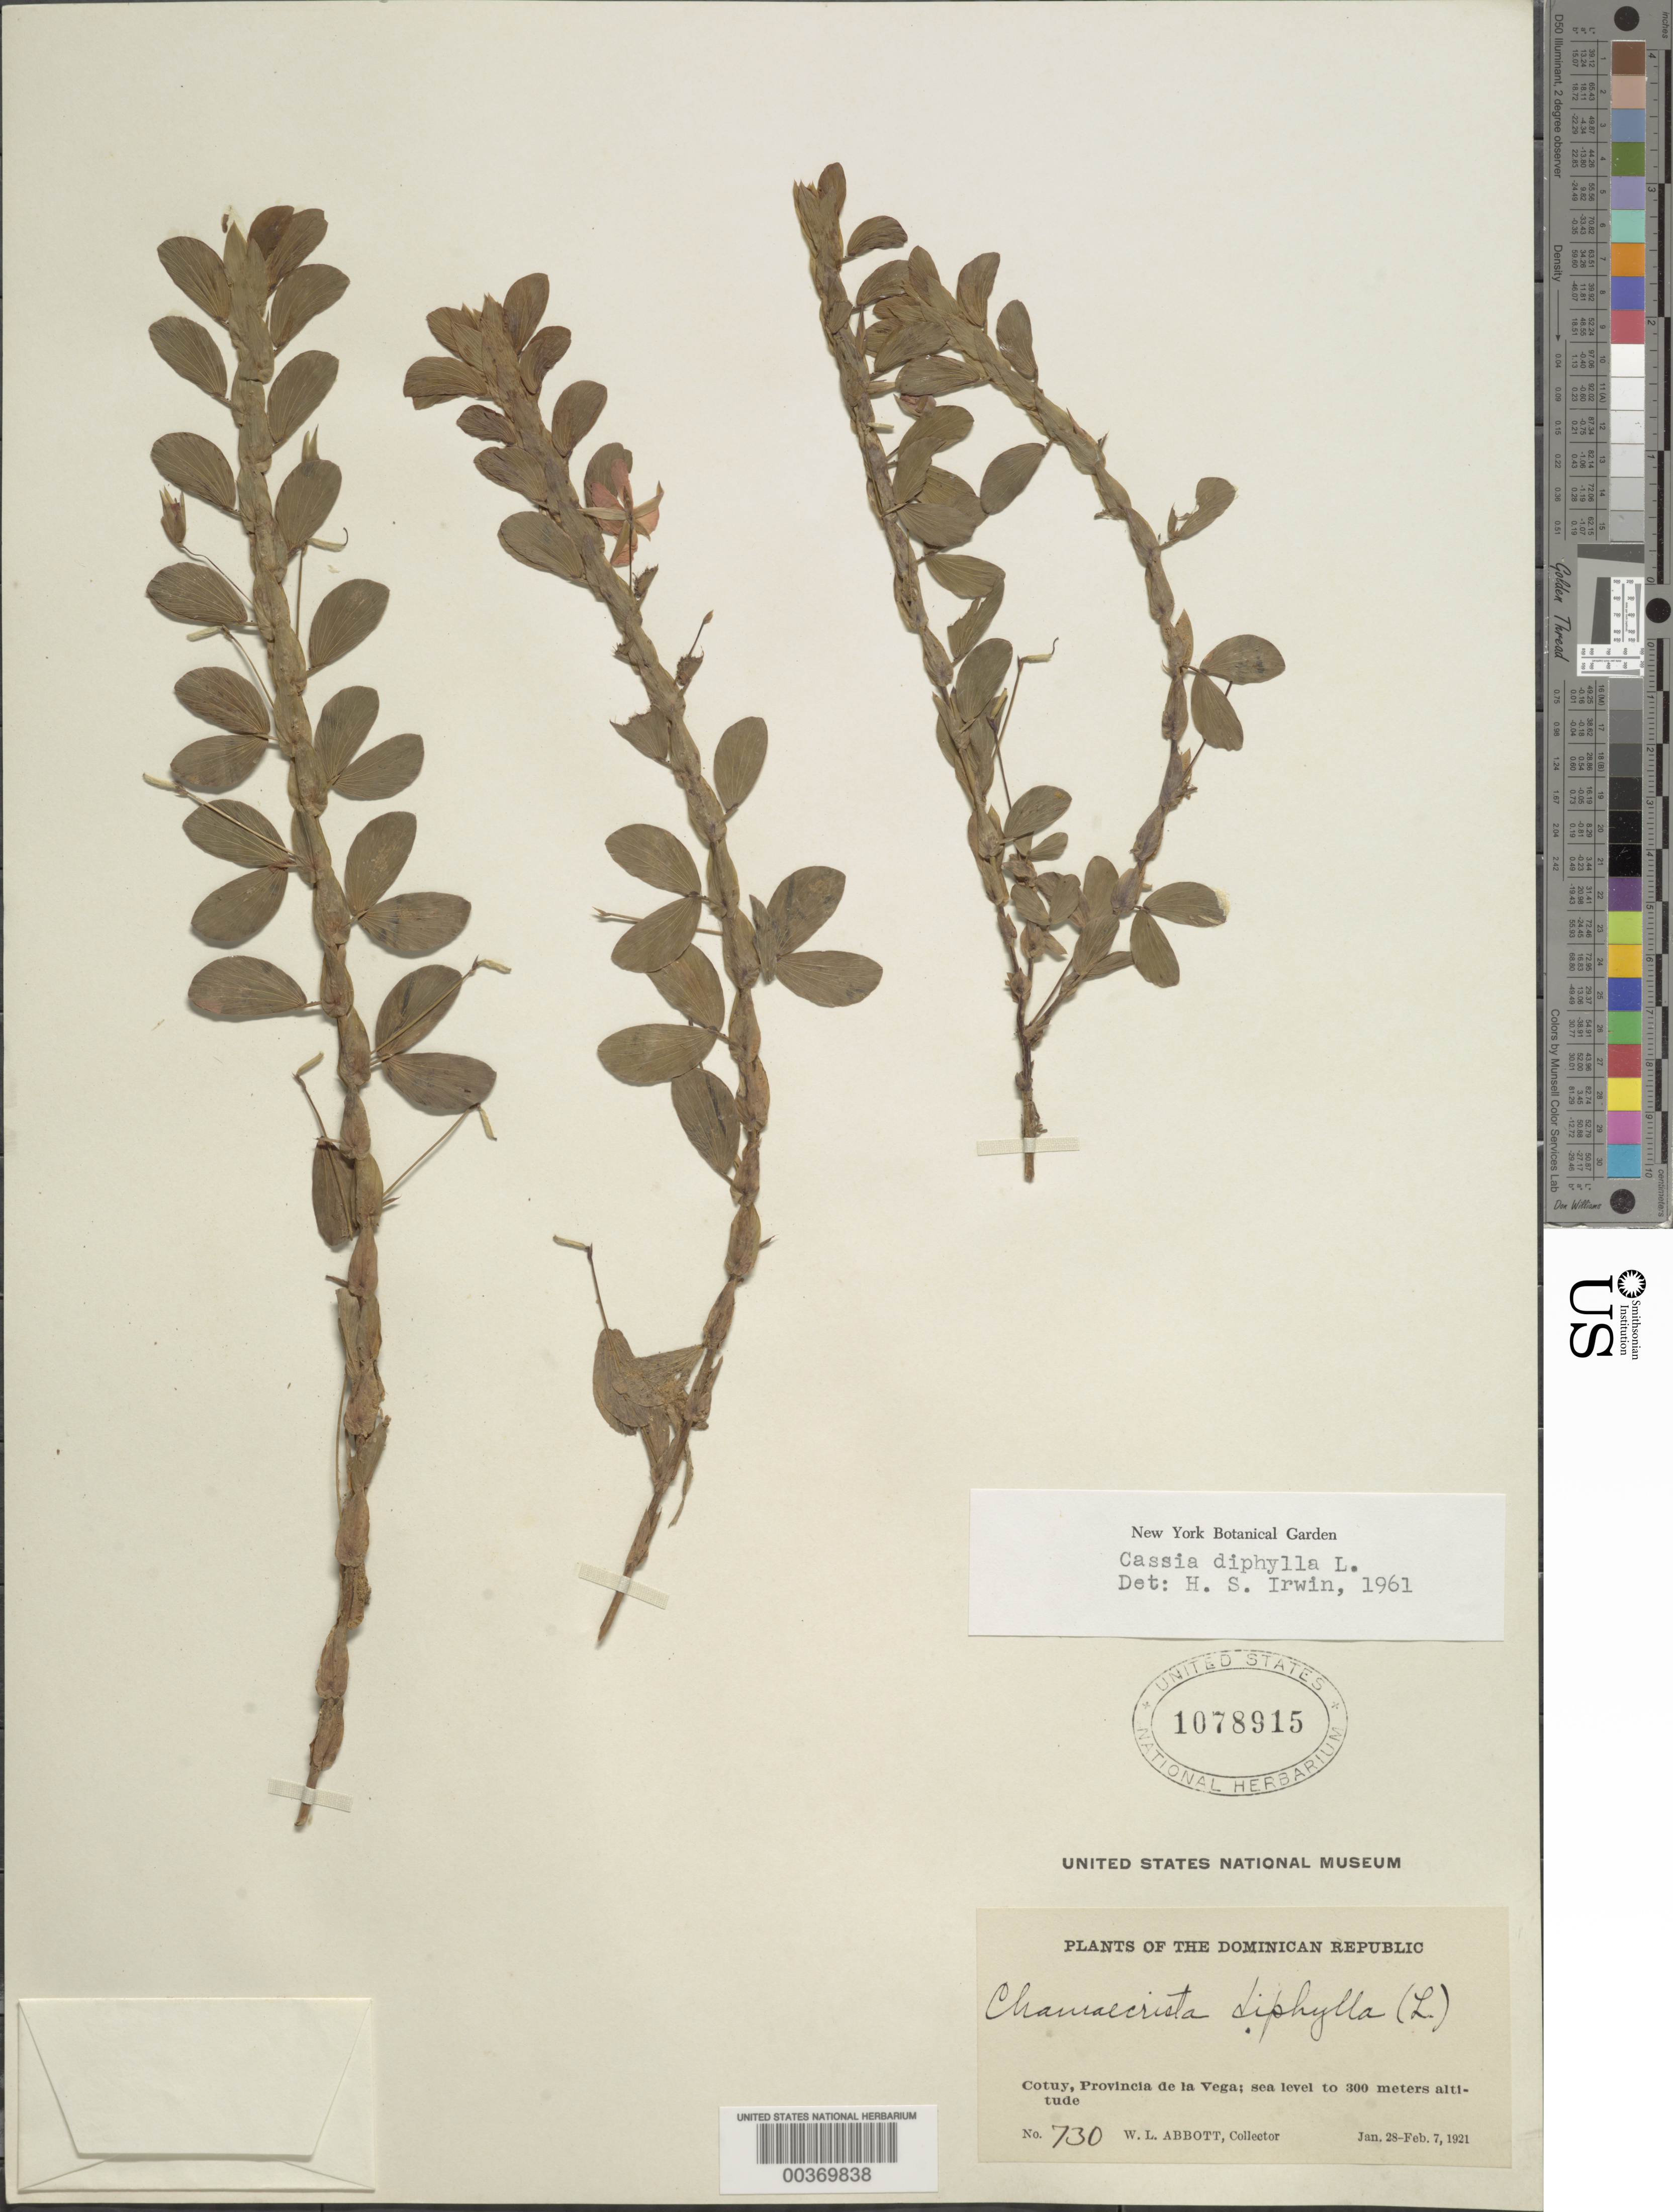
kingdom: Plantae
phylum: Tracheophyta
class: Magnoliopsida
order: Fabales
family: Fabaceae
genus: Chamaecrista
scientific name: Chamaecrista diphylla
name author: (L.) Greene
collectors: W. L. Abbott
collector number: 730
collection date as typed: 28 Jan 1921 to 07 Feb 1921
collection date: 1921-01-28/1921-02-07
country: Dominican Republic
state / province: La Vega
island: Hispaniola Island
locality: Cotuy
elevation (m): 0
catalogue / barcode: US 1078915